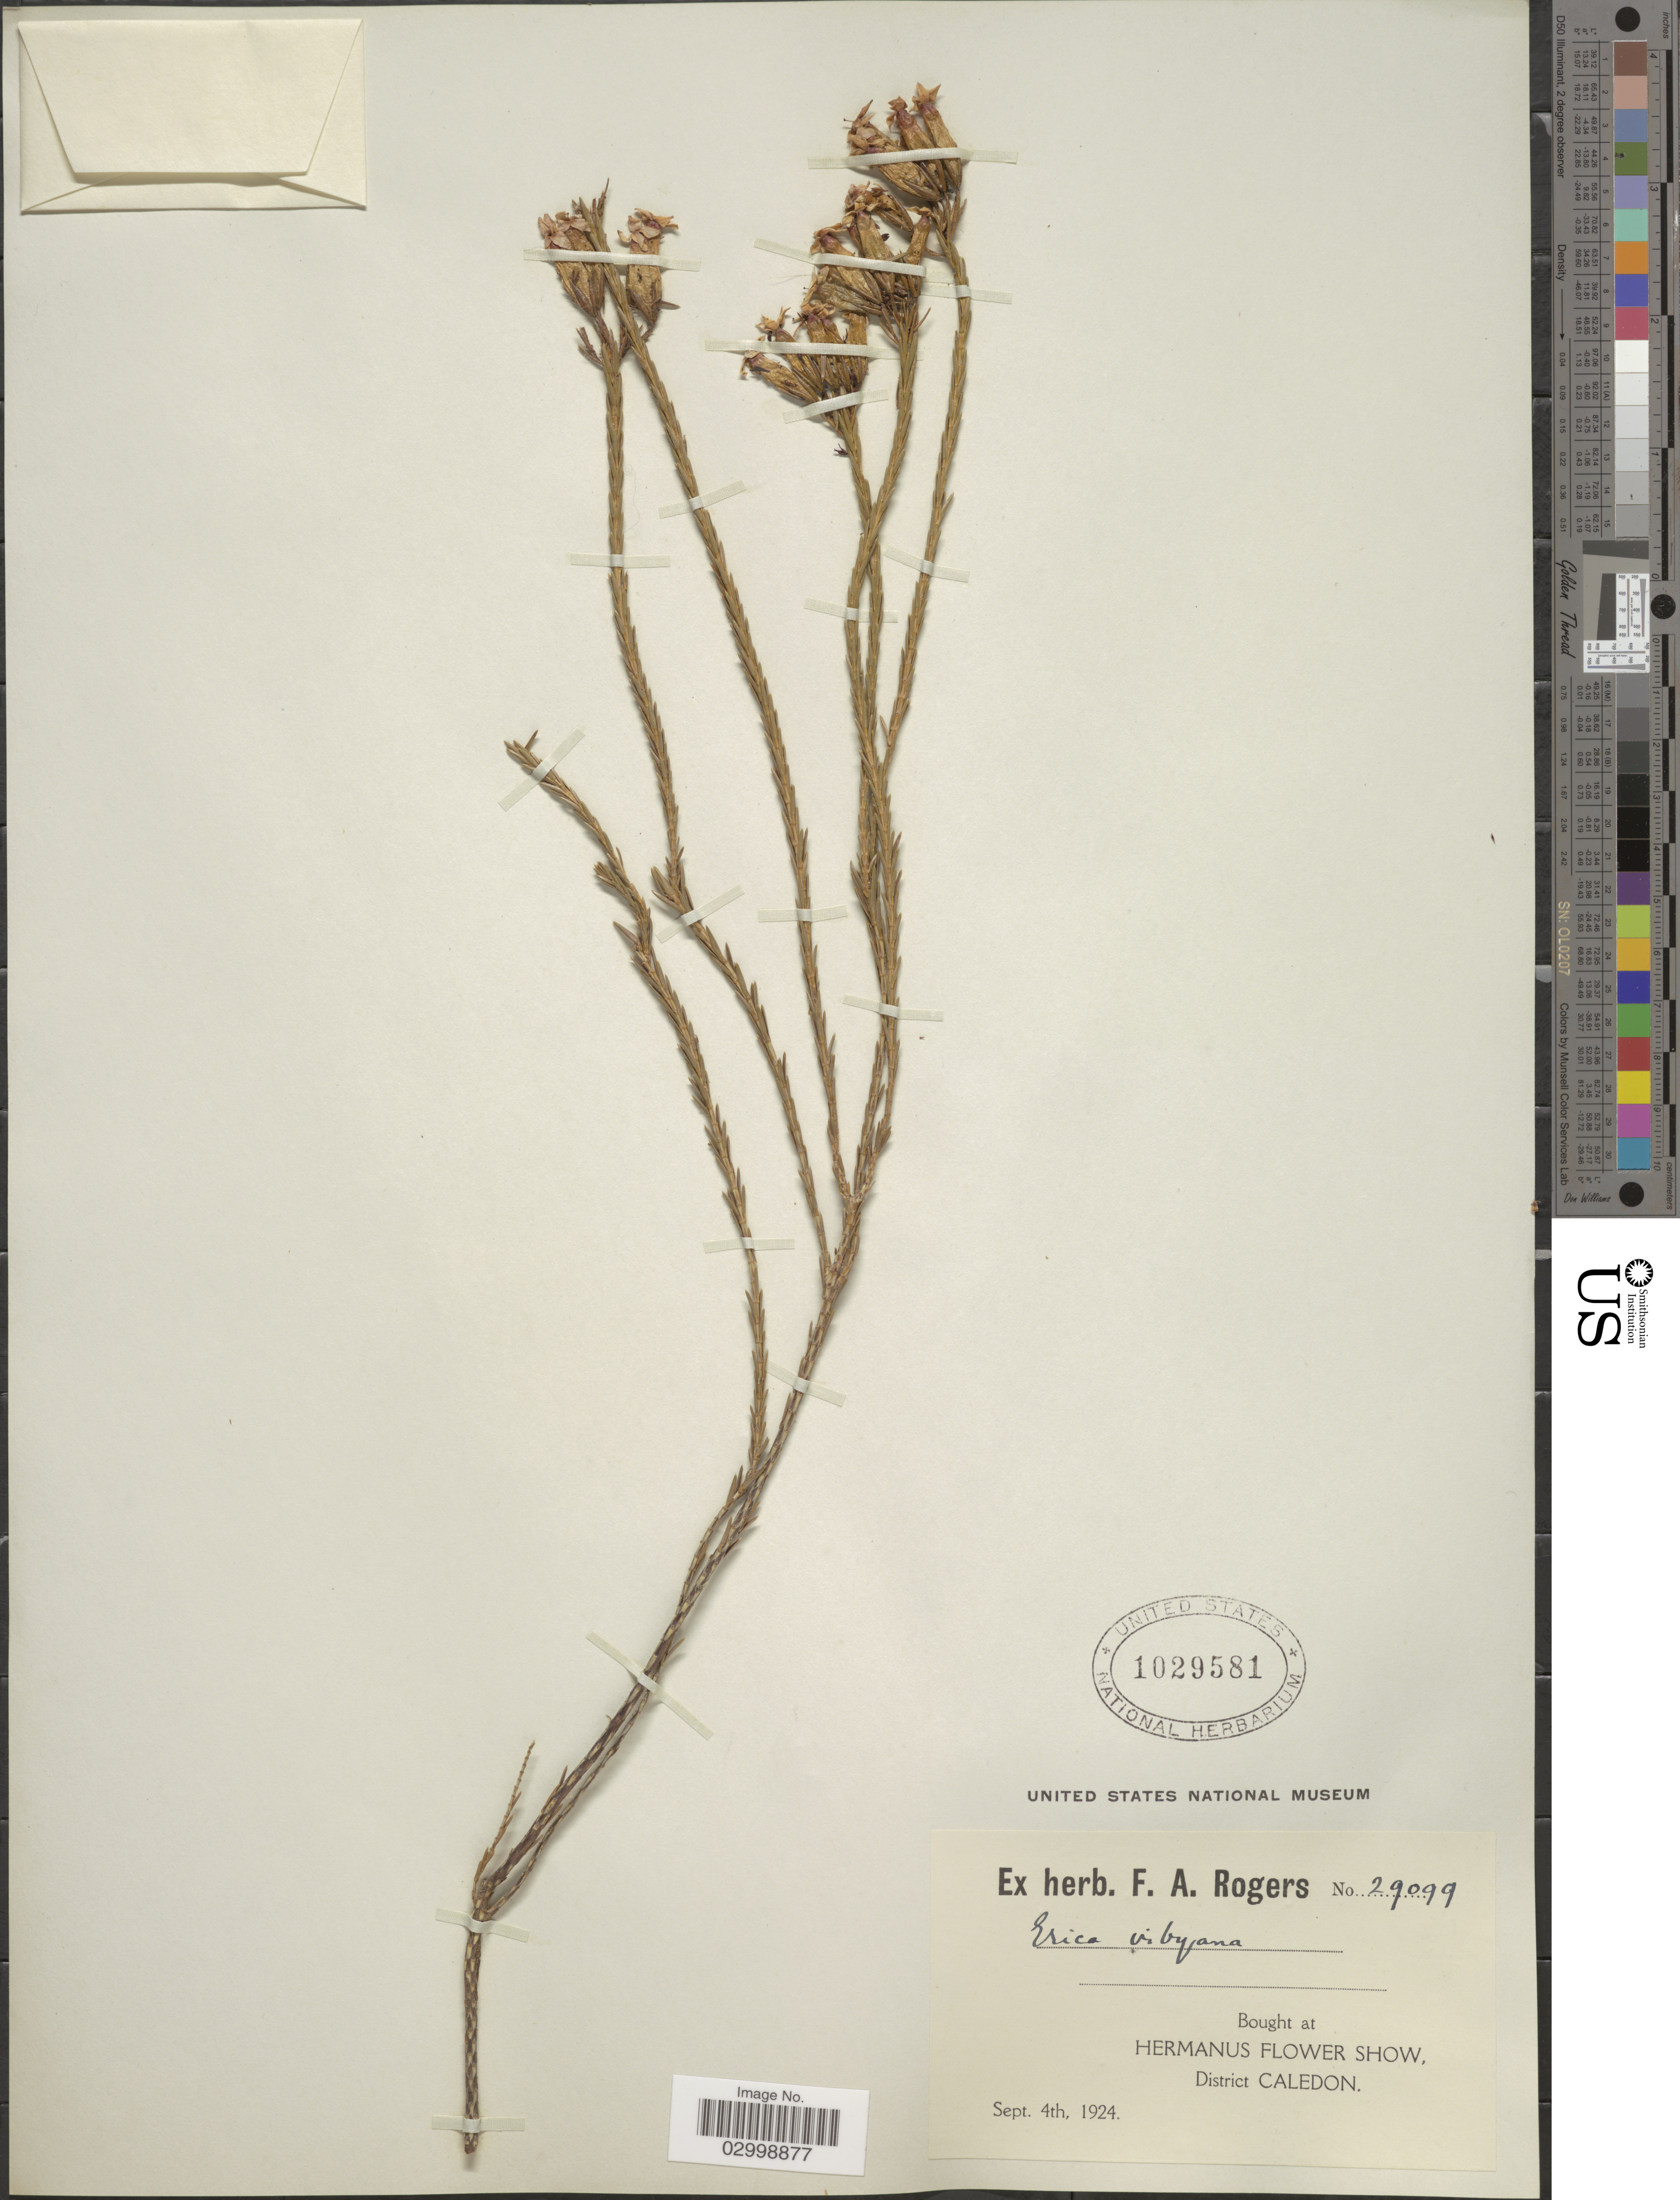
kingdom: Plantae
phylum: Tracheophyta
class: Magnoliopsida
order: Ericales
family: Ericaceae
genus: Erica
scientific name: Erica irbyana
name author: Andrews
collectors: ex herb. F. A. Rogers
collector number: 29099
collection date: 1924-09-04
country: South Africa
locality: Bought at Hermanus Flower Show, District Caledon.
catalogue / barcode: US 1029581